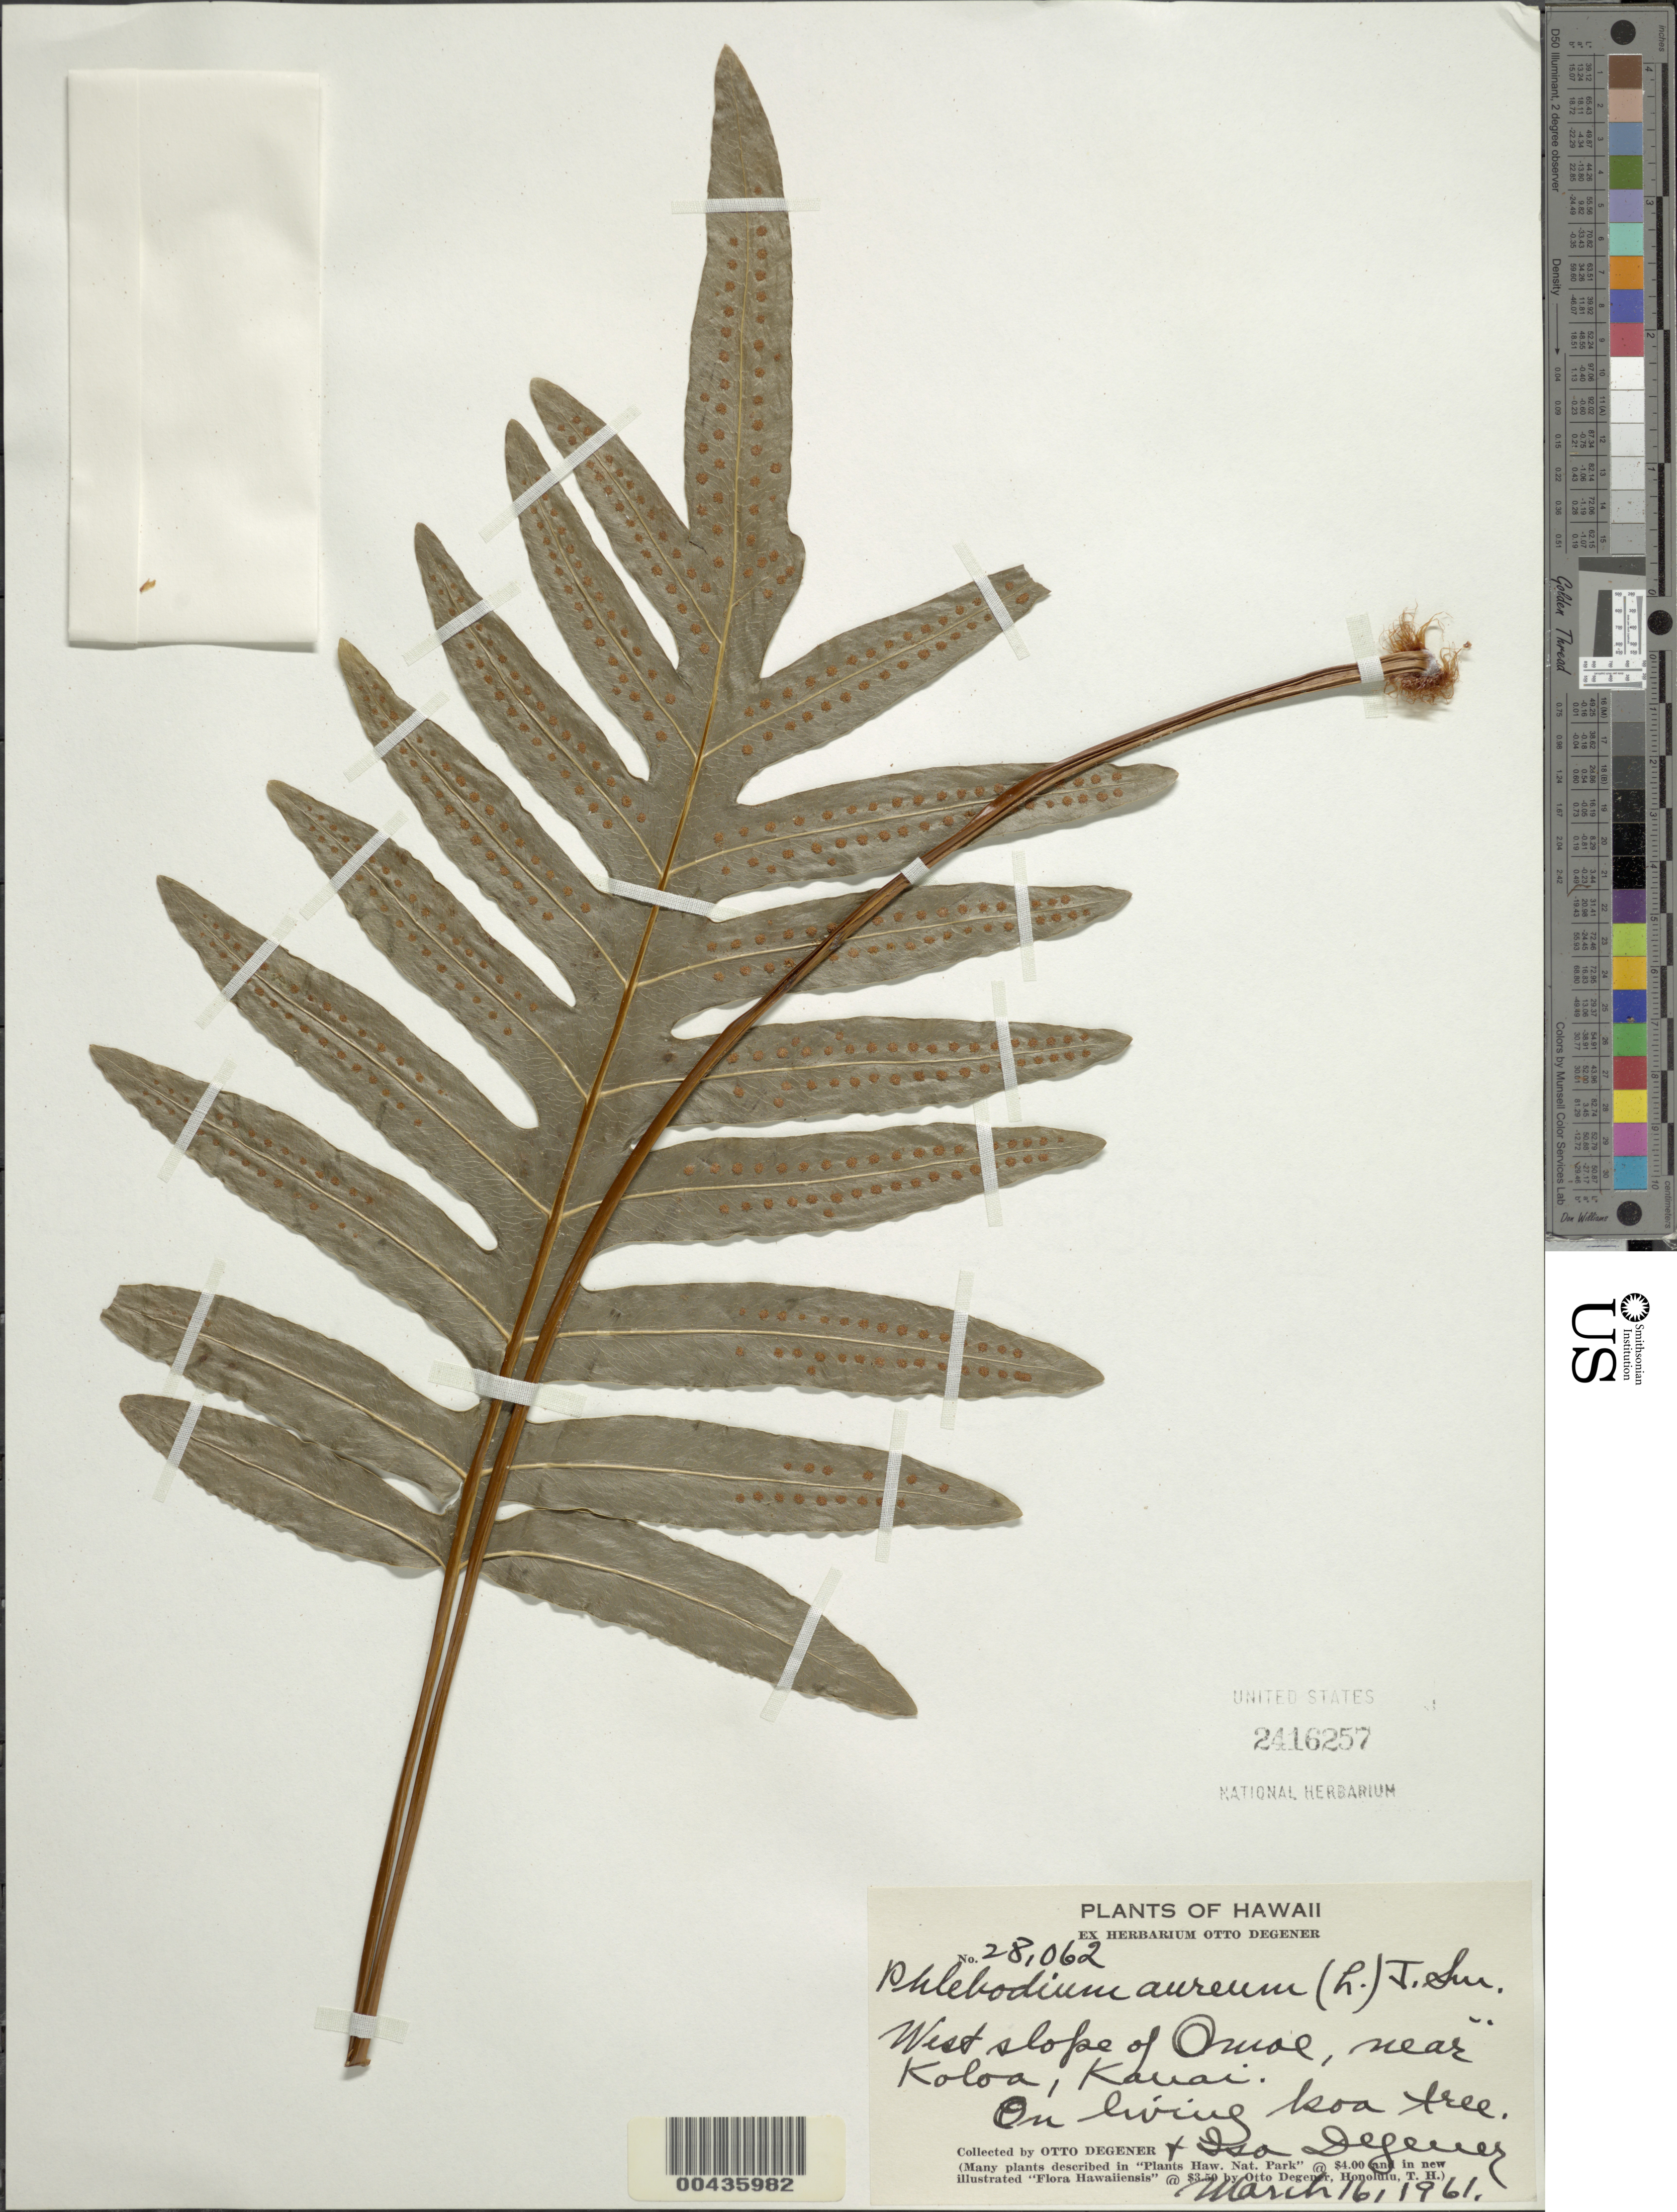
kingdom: Plantae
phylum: Tracheophyta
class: Polypodiopsida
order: Polypodiales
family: Polypodiaceae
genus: Polypodium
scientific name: Polypodium aureum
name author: L.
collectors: O. Degener & I. Degener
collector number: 28062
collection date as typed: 16 Mar 1961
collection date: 1961-03-16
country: United States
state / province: Hawaii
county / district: Kauai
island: Kaua'i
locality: W slope of Omoe, near Koloa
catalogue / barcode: US 2416257